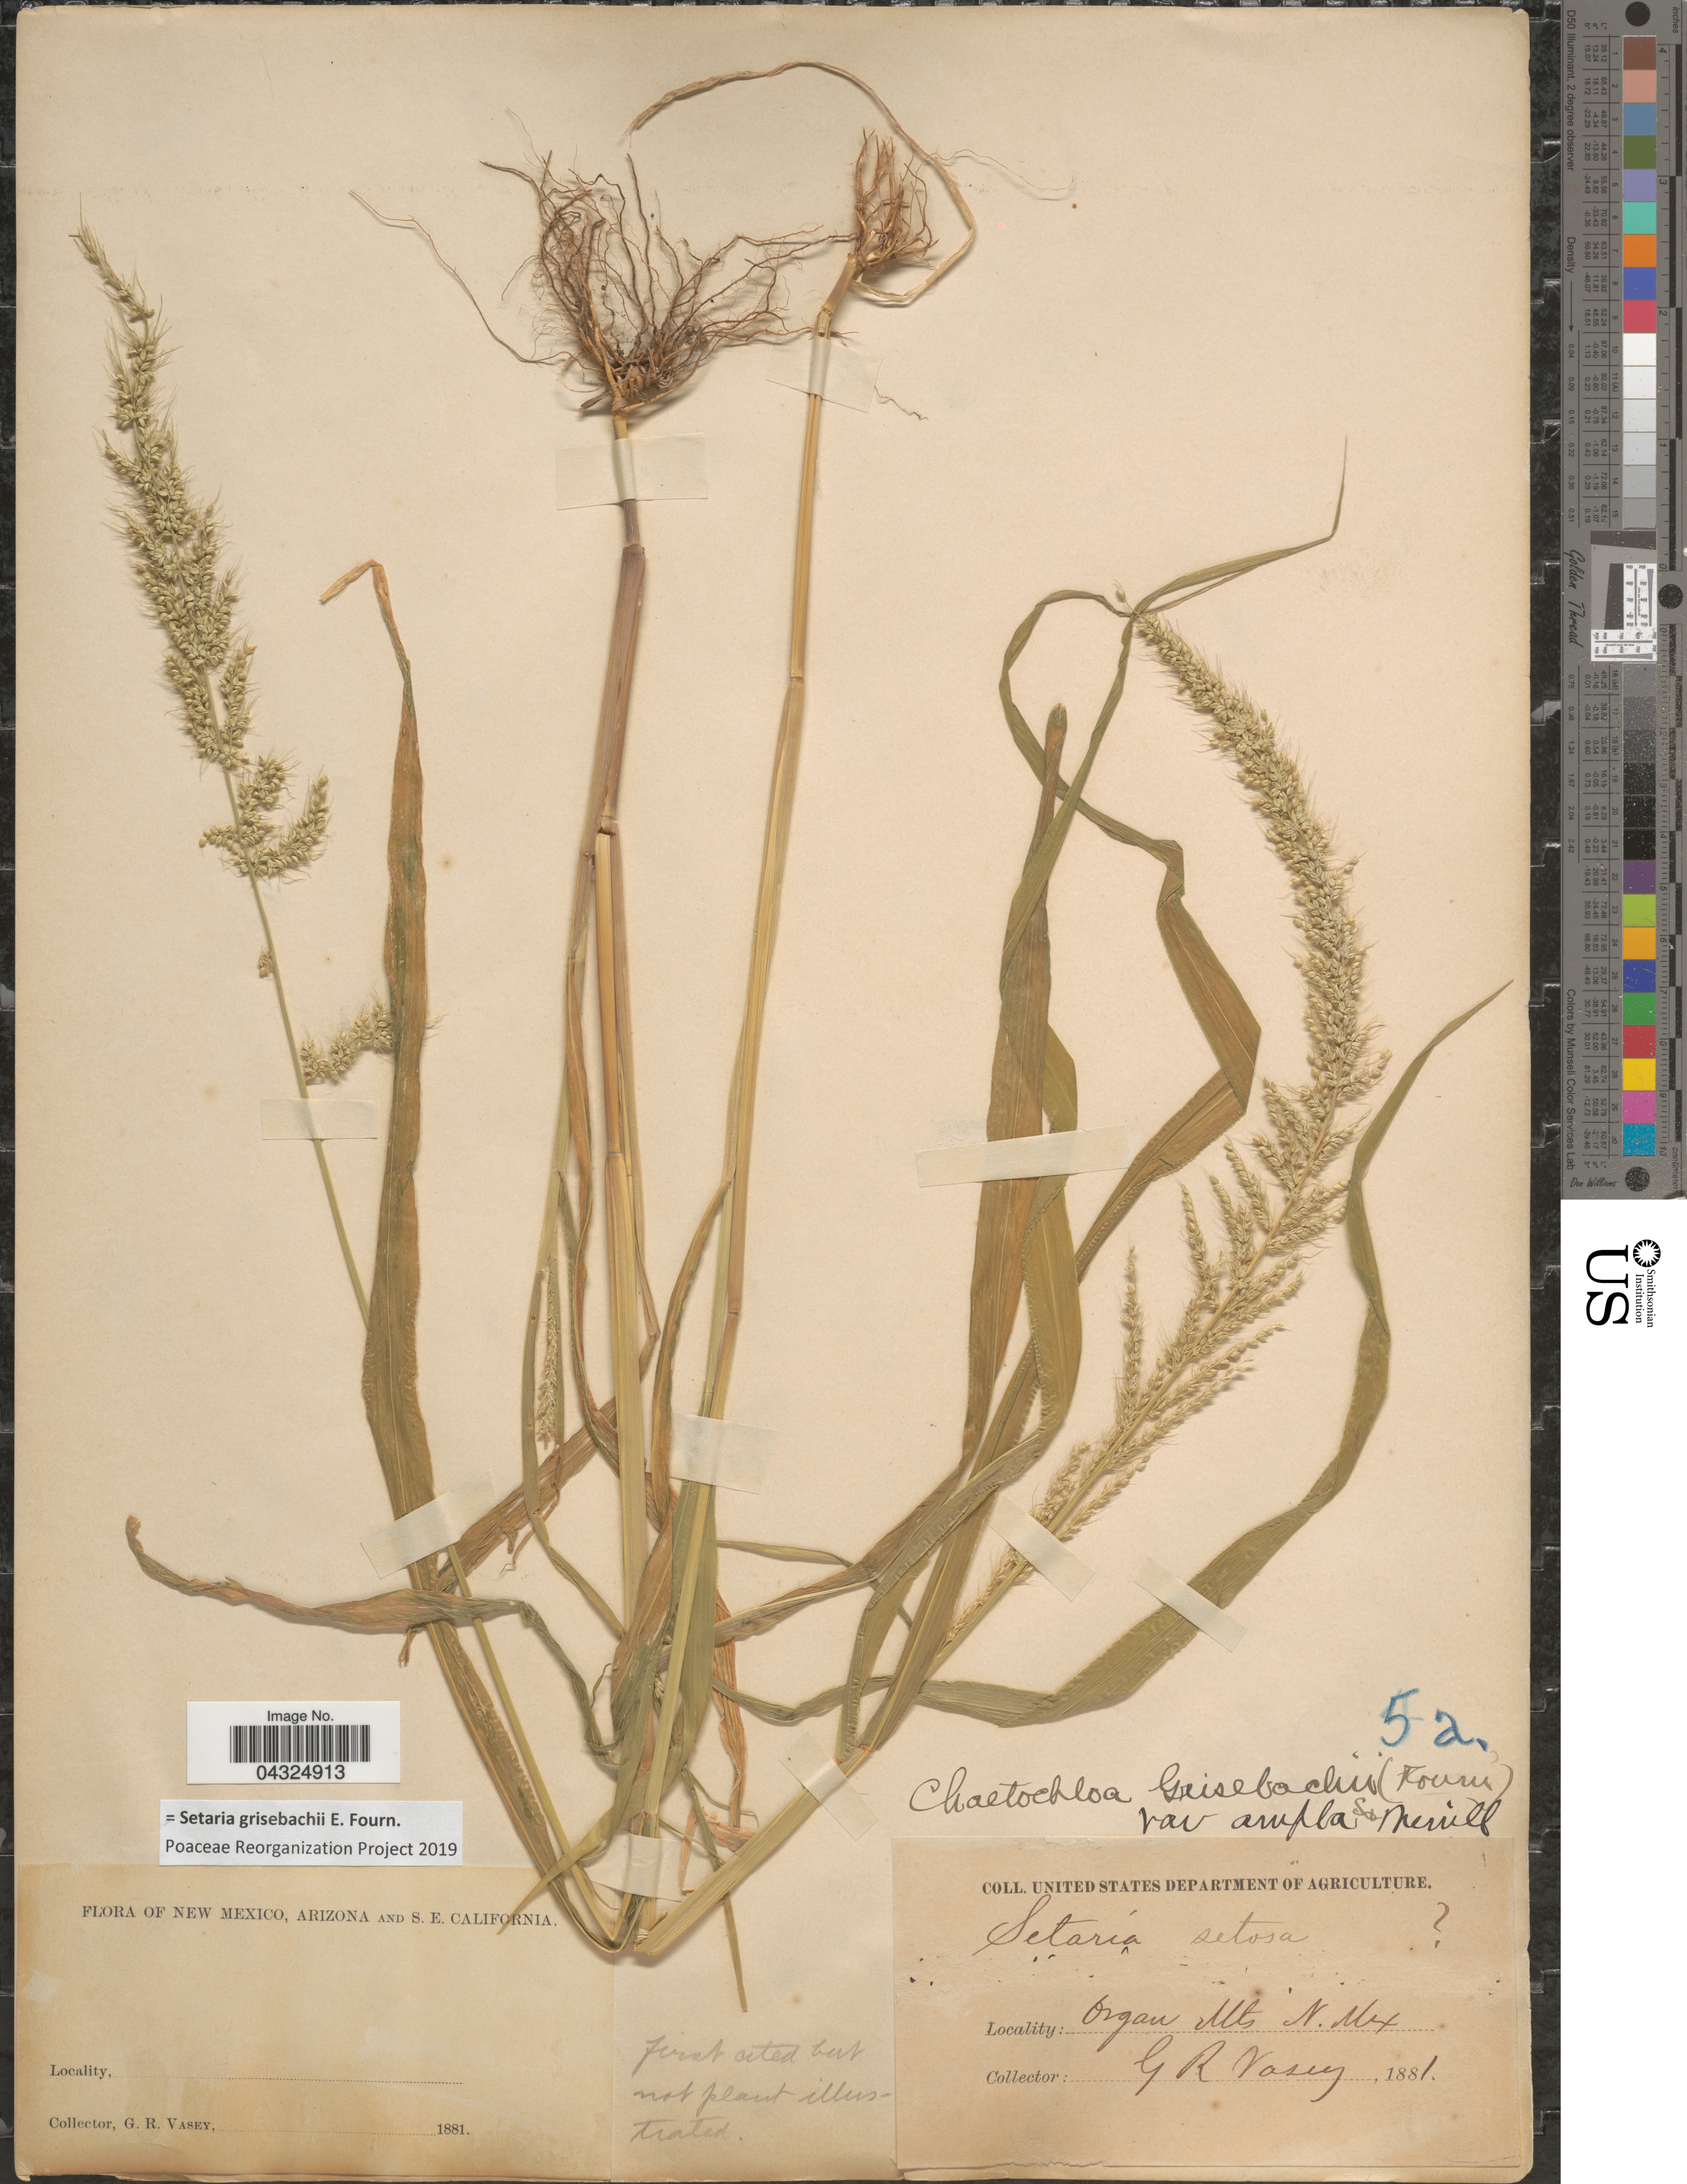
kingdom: Plantae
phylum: Tracheophyta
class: Liliopsida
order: Poales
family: Poaceae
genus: Setaria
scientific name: Setaria grisebachii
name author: E. Fourn.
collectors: G. R. Vasey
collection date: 1881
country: United States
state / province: New Mexico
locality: Organ Mts.